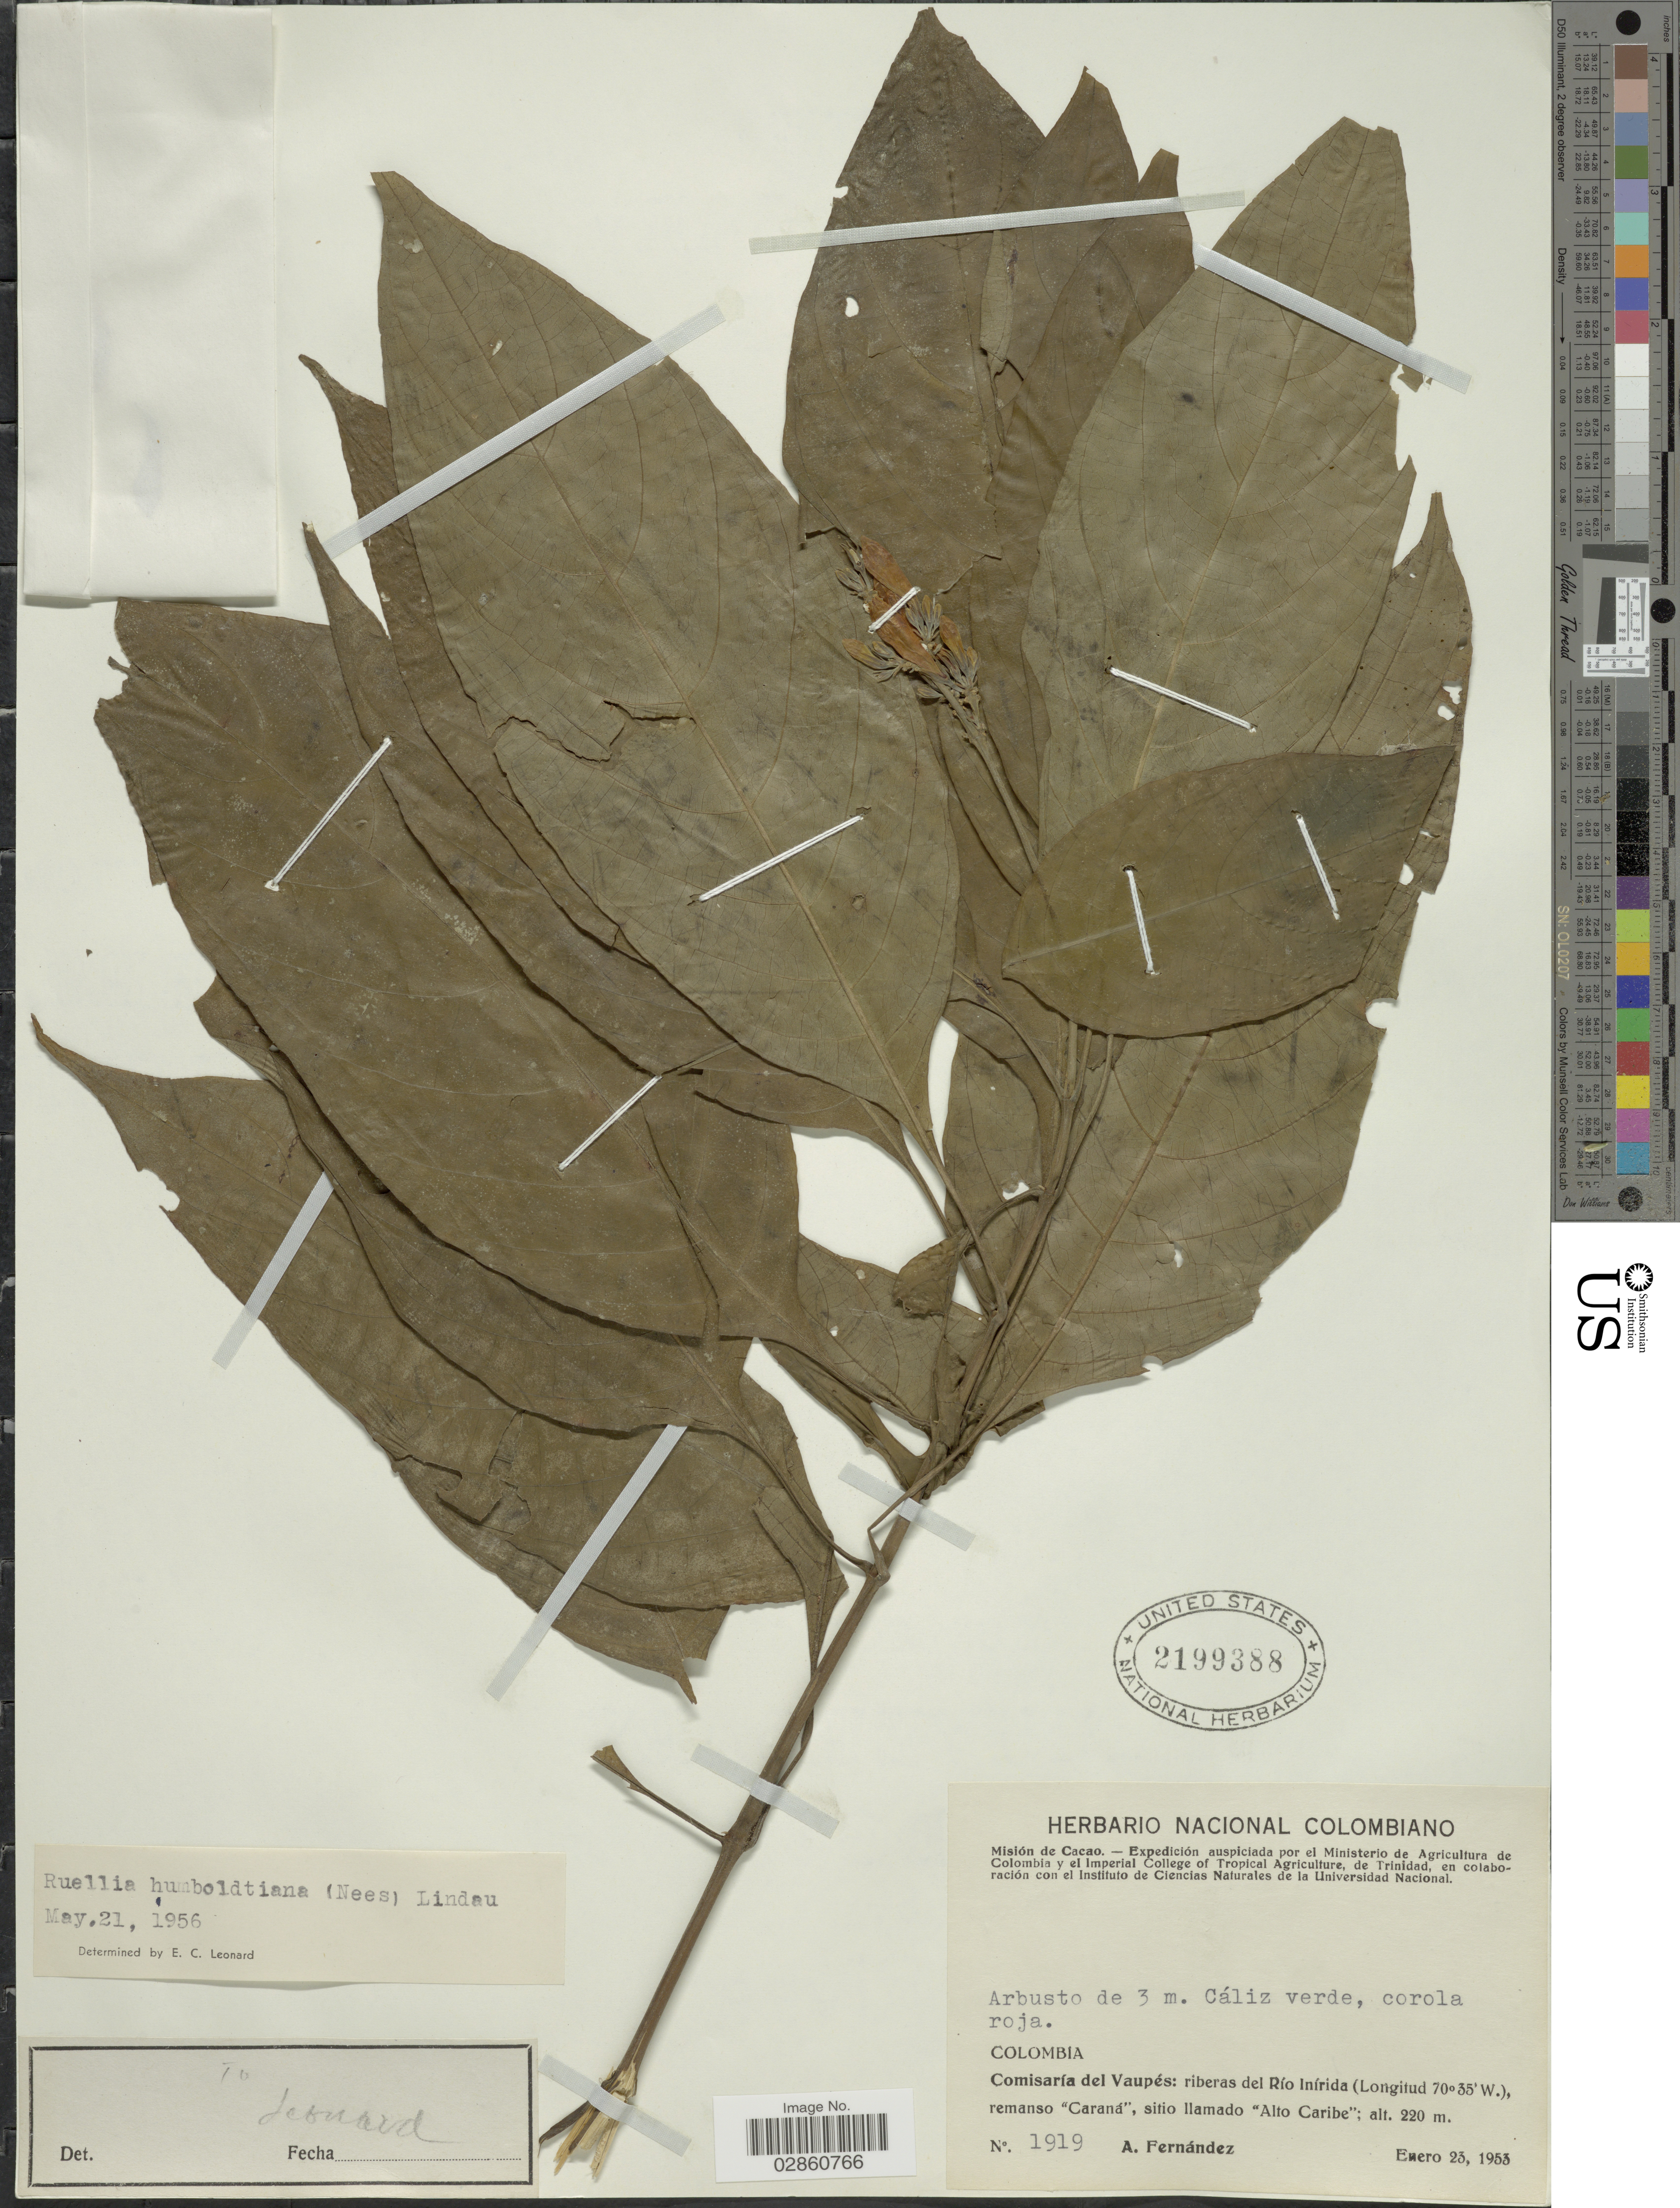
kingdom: Plantae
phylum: Tracheophyta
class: Magnoliopsida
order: Lamiales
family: Acanthaceae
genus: Ruellia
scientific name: Ruellia humboldtiana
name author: (Nees) Lindau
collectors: A. Fernández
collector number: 1919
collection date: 1953-01-23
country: Colombia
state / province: Vaupés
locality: Comisaría del Vaupés: riberas del Río Inírida, remanso "Caraná", sitio llamado "Alto Caribe".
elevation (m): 220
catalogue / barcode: US 2199388